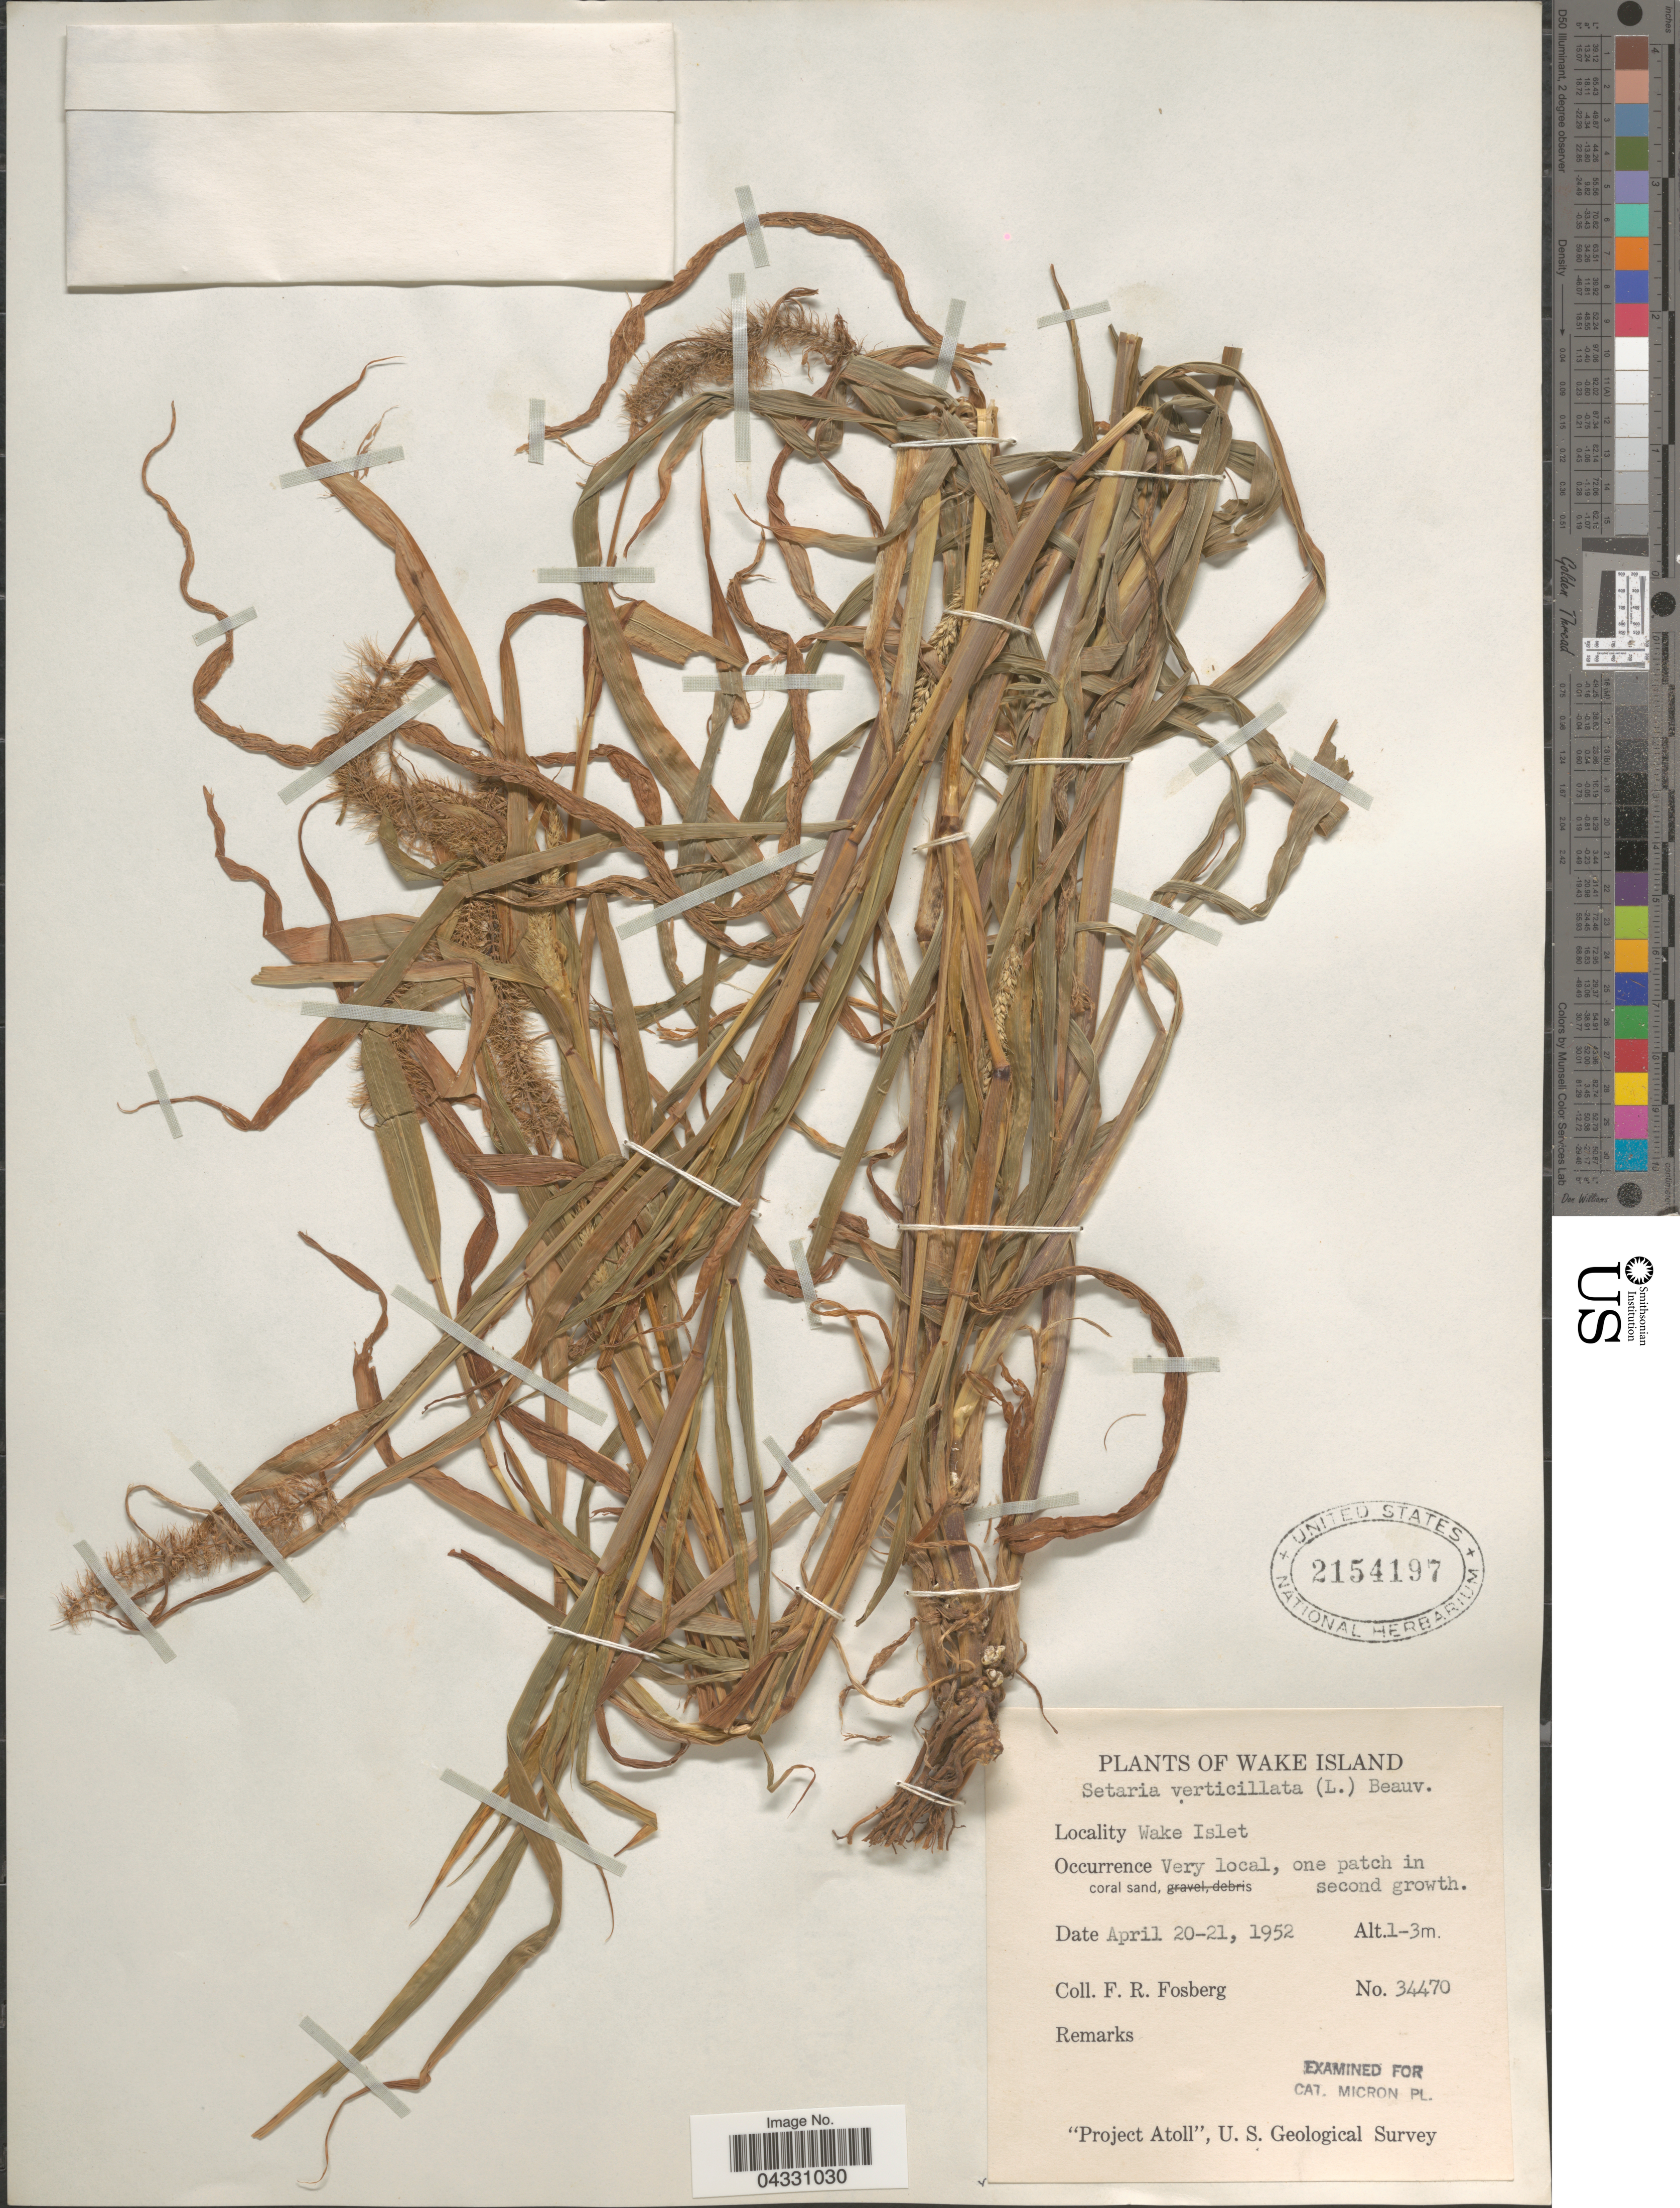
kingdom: Plantae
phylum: Tracheophyta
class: Liliopsida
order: Poales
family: Poaceae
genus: Setaria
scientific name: Setaria adhaerens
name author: (Forssk.) Chiov.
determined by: Wagner, W. L., (BOT), Smithsonian Institution - National Museum of Natural History (UNITED STATES)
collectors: F. R. Fosberg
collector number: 34470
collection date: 1952-04-20/1952-04-21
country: U.S. Administered Pacific Islands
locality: Wake Island. Wake Islet. "Project Atoll", U.S. Geological Survey.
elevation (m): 1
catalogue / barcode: US 2154197